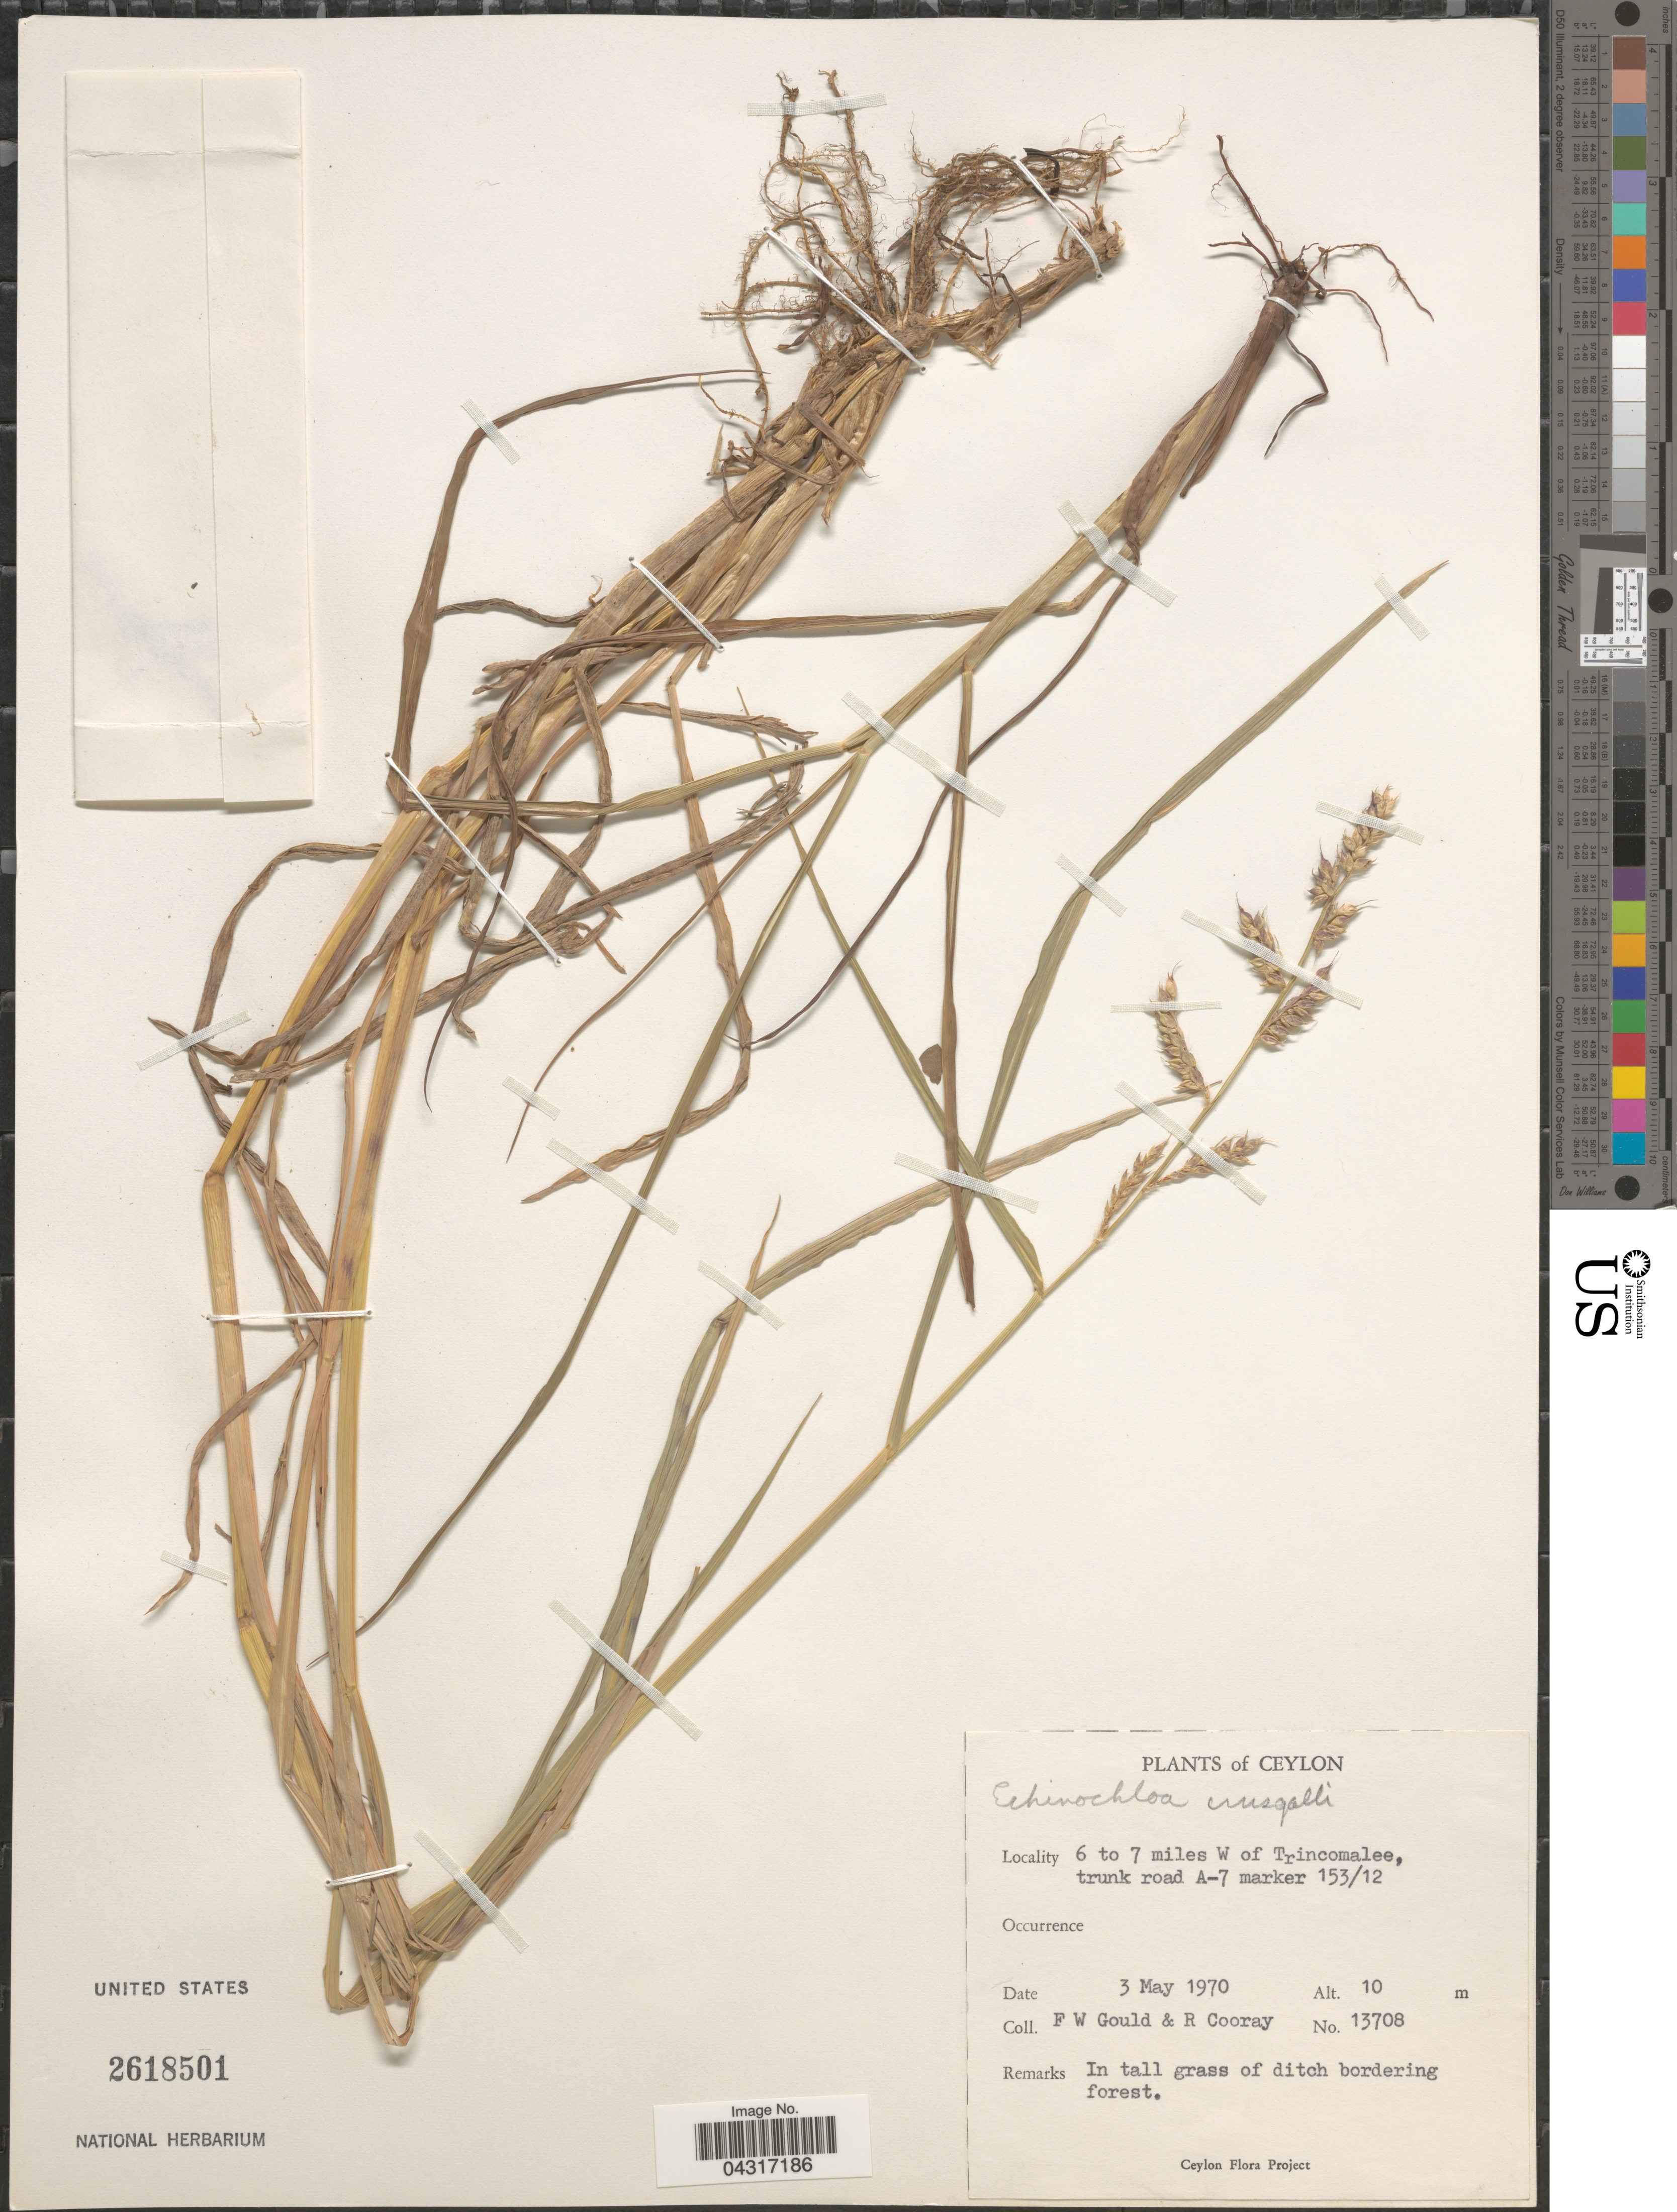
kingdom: Plantae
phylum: Tracheophyta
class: Liliopsida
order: Poales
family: Poaceae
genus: Echinochloa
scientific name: Echinochloa crus-galli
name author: (L.) P. Beauv.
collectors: F. W. Gould & R. Cooray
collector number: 13708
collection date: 1970-05-03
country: Sri Lanka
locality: Ceylon. 6 to 7 miles W of Trincomalee, trunk road A-7 marker 153/12.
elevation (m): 10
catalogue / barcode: US 2618501